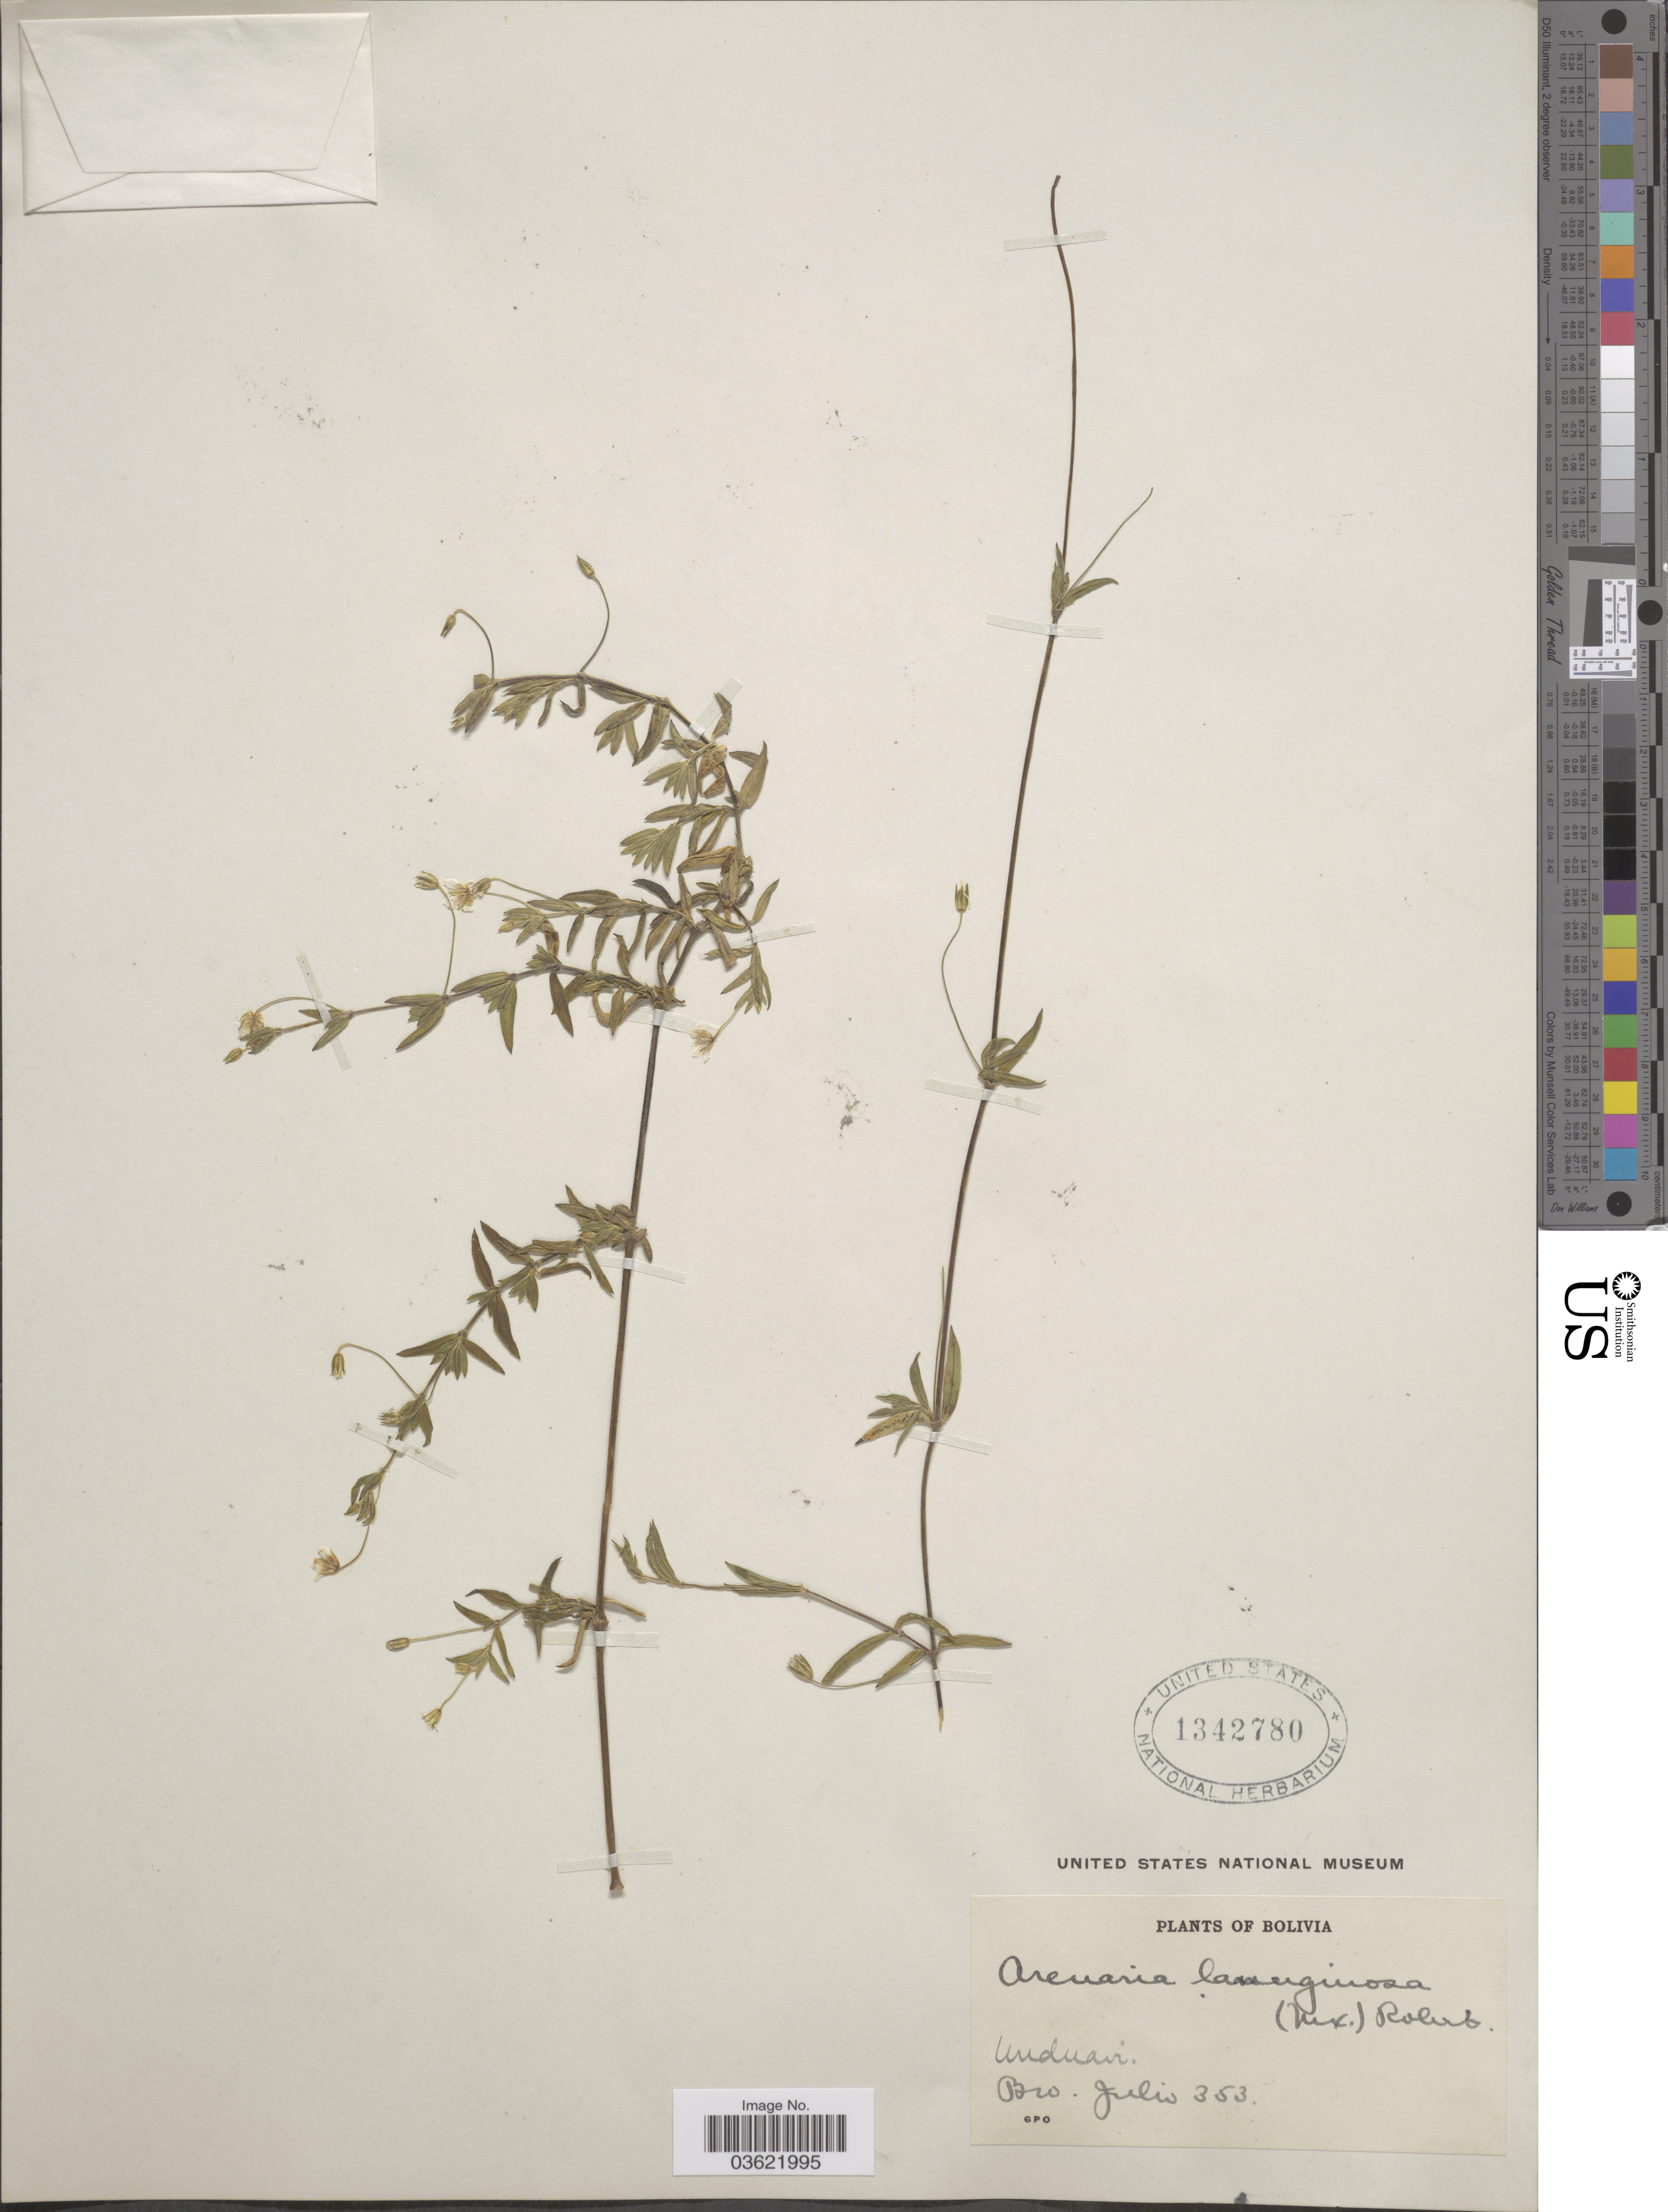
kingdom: Plantae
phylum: Tracheophyta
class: Magnoliopsida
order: Caryophyllales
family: Caryophyllaceae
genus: Arenaria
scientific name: Arenaria lanuginosa var. megalantha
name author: Rohrb.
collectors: Bro. Julio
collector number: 353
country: Bolivia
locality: Unduavi.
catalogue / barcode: US 1342780